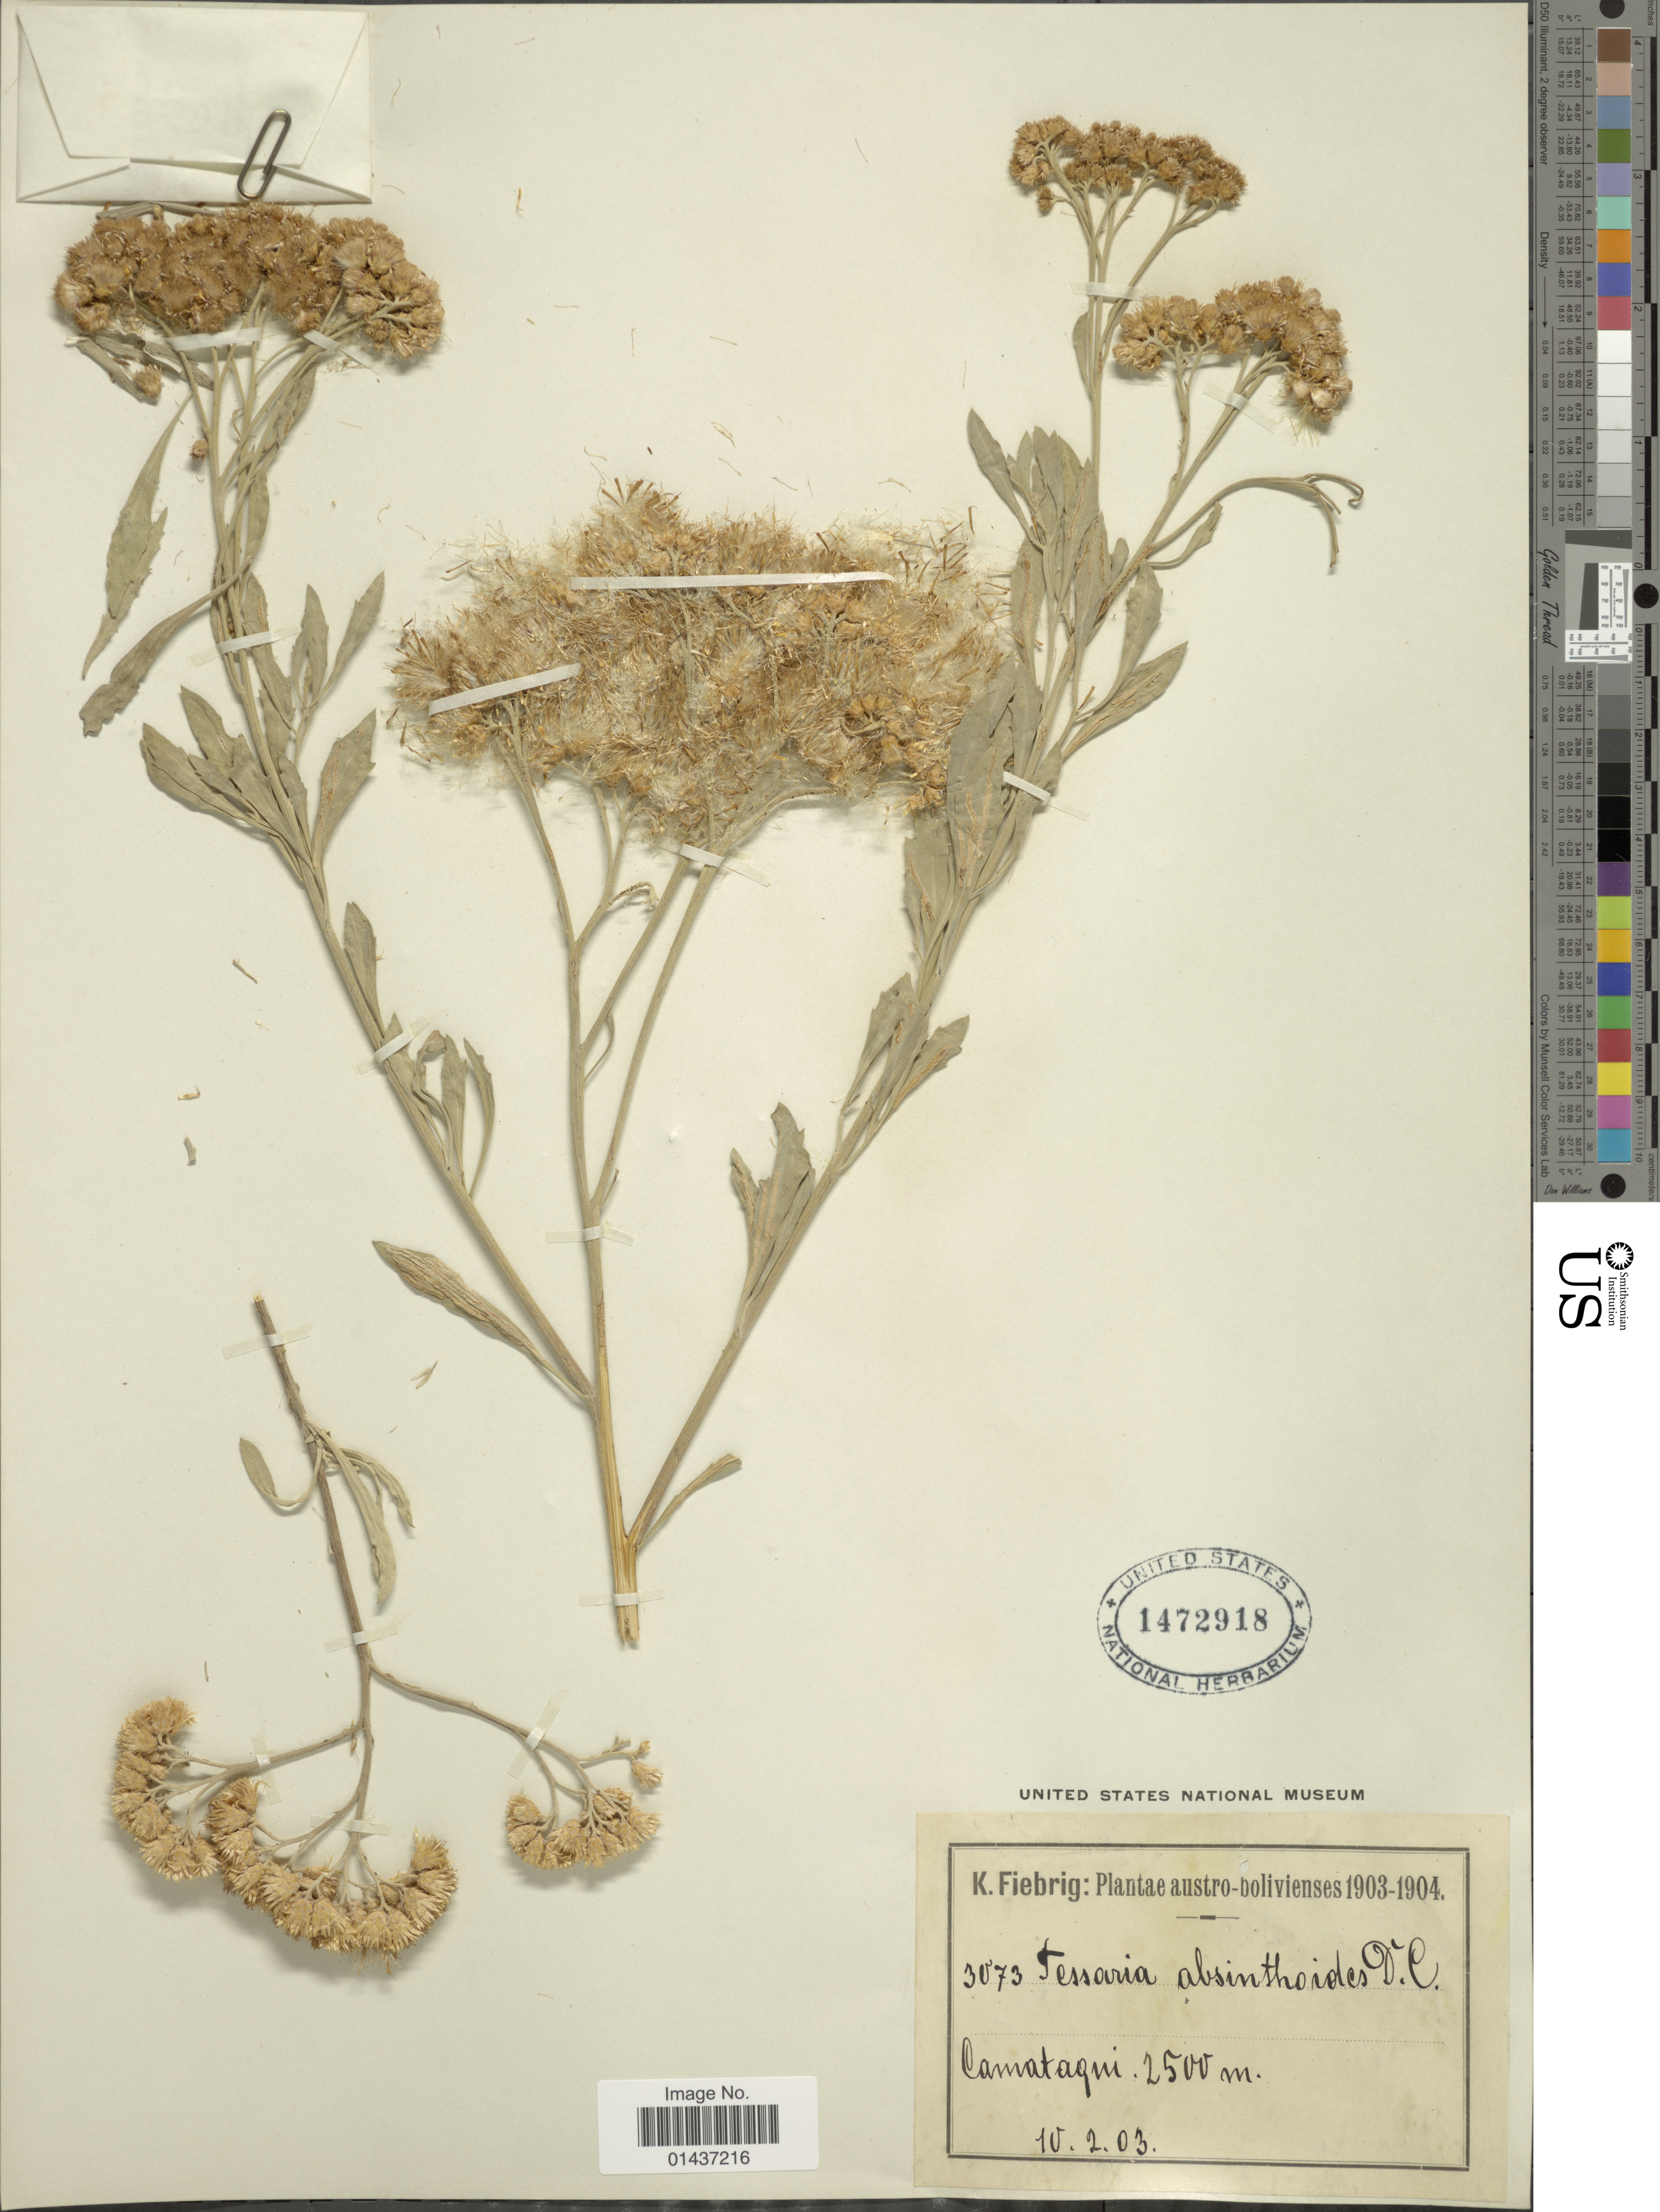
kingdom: Plantae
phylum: Tracheophyta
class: Magnoliopsida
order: Asterales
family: Asteraceae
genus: Tessaria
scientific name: Tessaria absinthioides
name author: (Hook. & Arn.) DC.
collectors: K. Fiebrig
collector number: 3073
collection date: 1903-02-10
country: Bolivia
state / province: Chuquisaca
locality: Austro-boliviensis, Camataqui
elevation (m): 2500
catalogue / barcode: US 1472918